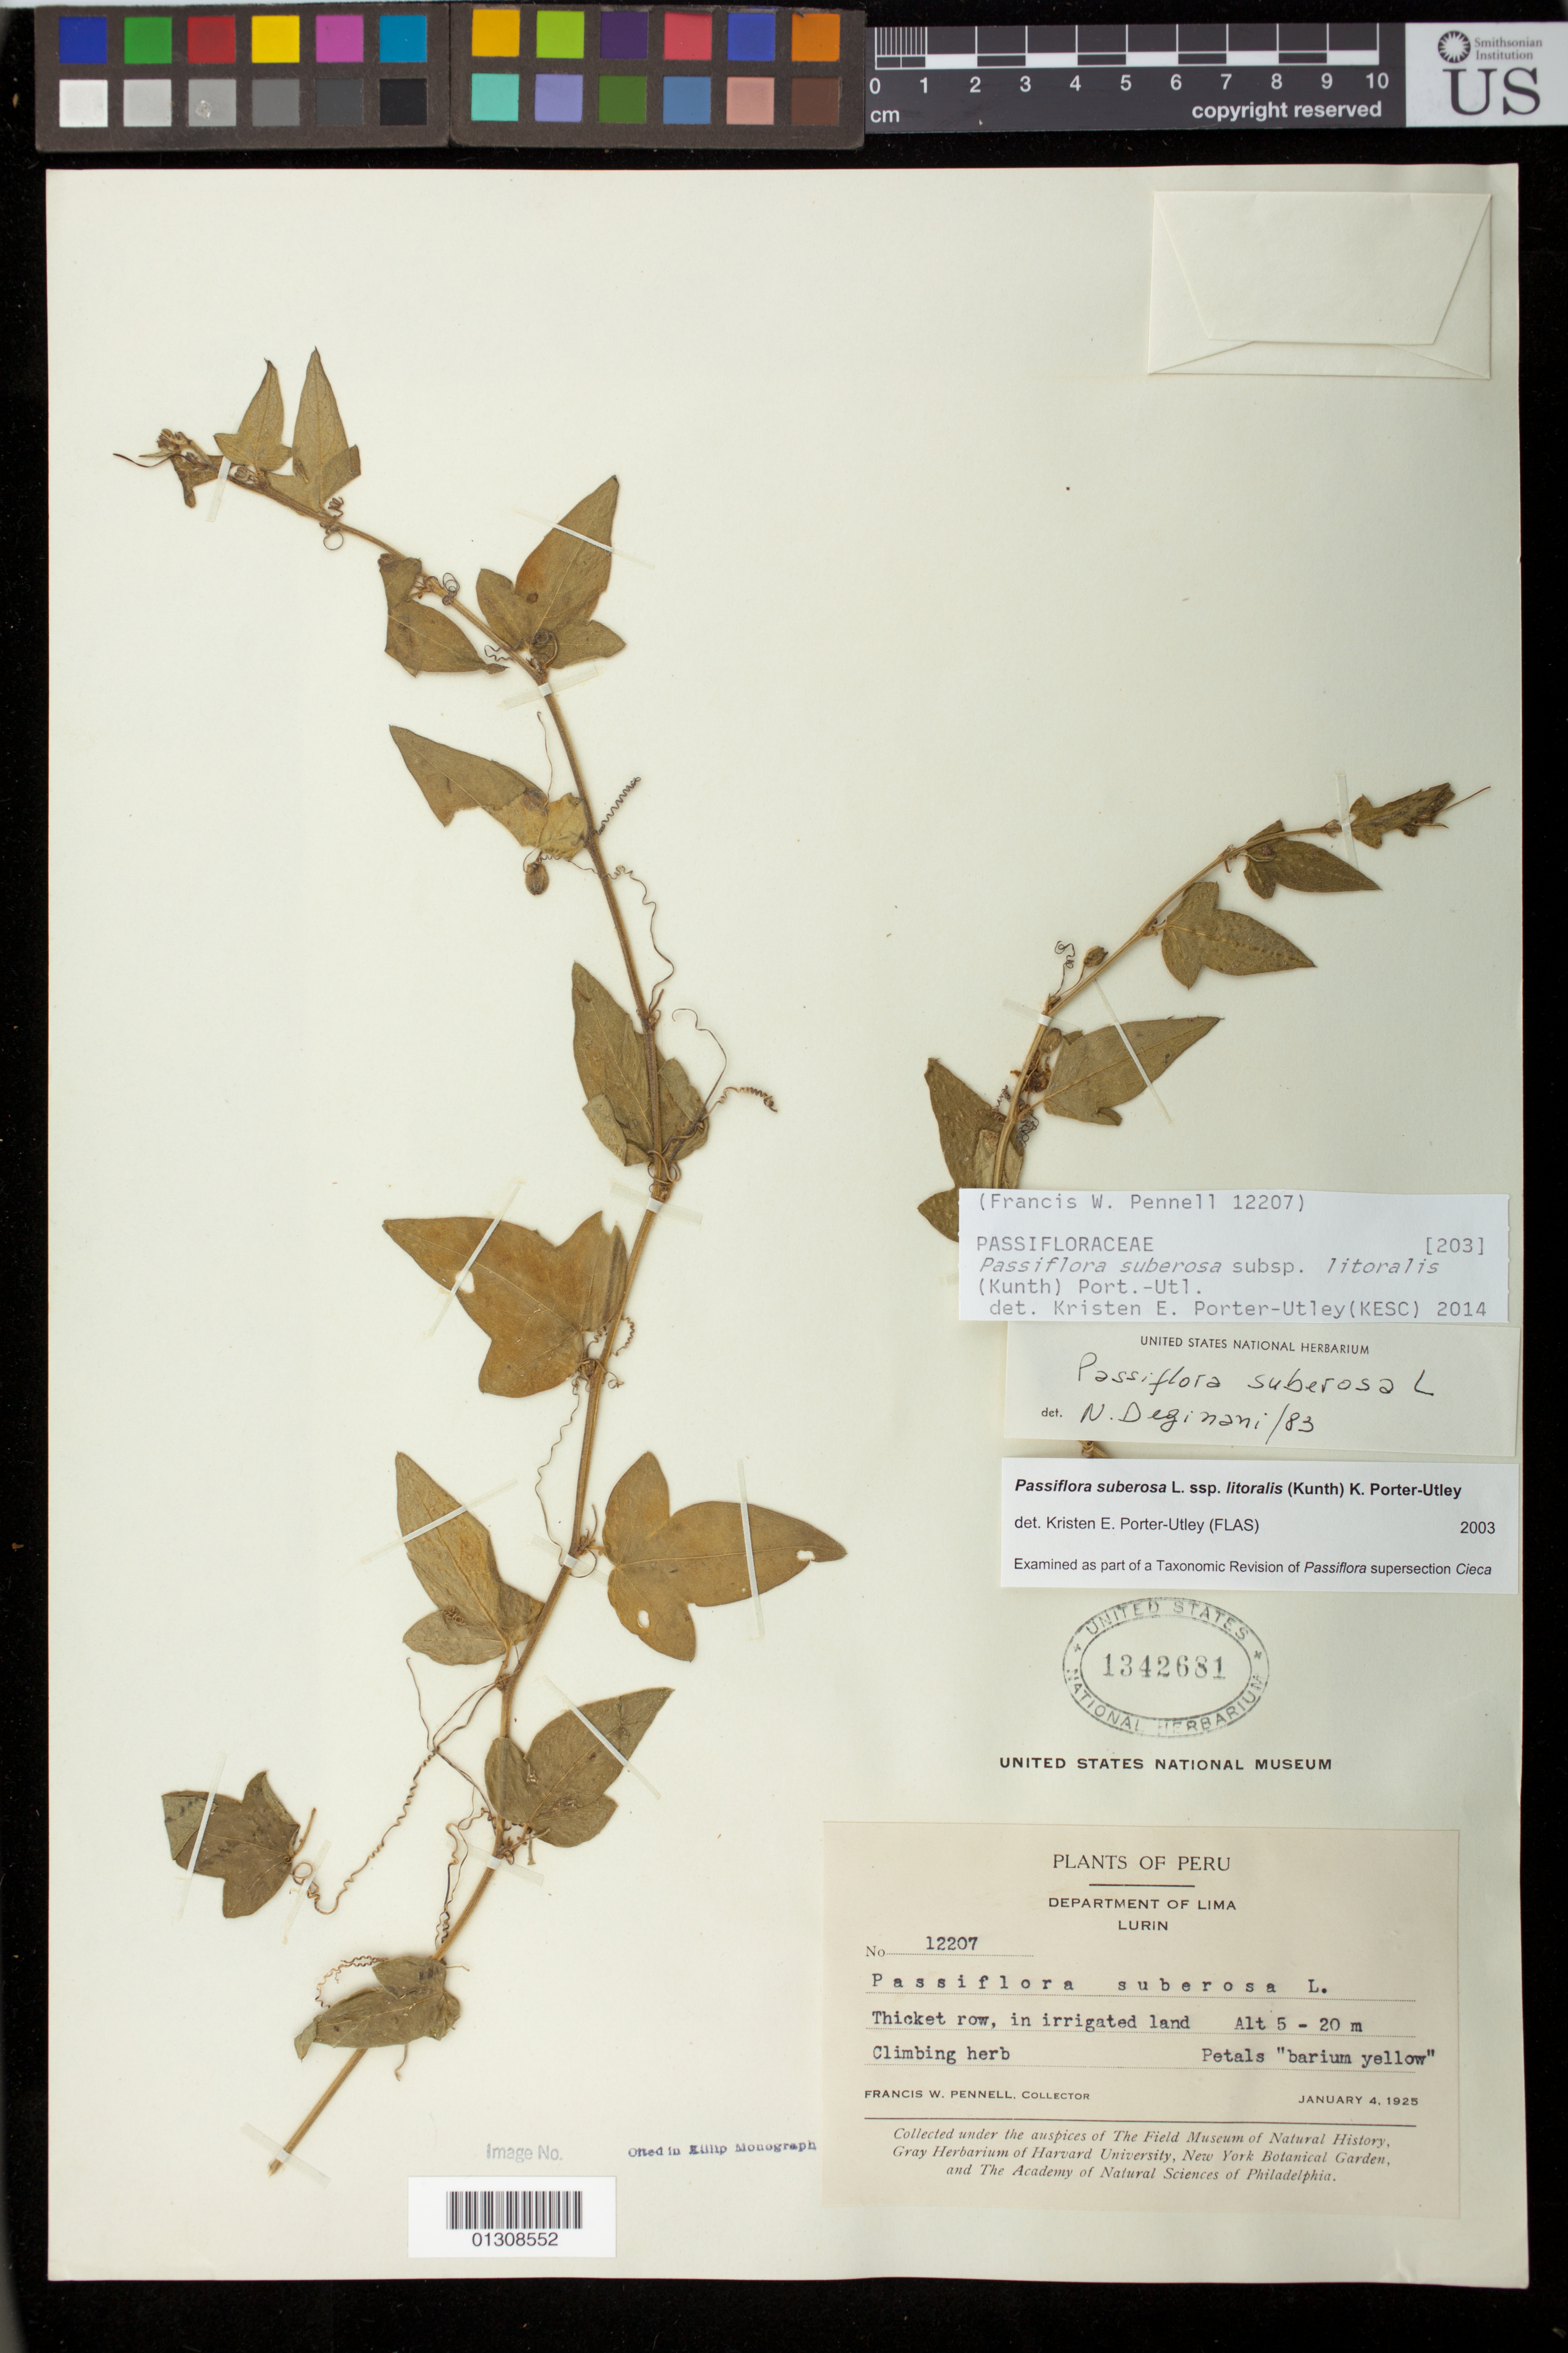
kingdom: Plantae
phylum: Tracheophyta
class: Magnoliopsida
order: Malpighiales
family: Passifloraceae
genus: Passiflora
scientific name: Passiflora suberosa subsp. litoralis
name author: (Kunth) Port.-Utl. et al.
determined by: Porter-Utley, K. E.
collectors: F. W. Pennell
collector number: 12207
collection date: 1925-01-04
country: Peru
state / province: Lima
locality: Lurin.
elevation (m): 5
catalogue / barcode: US 1342681